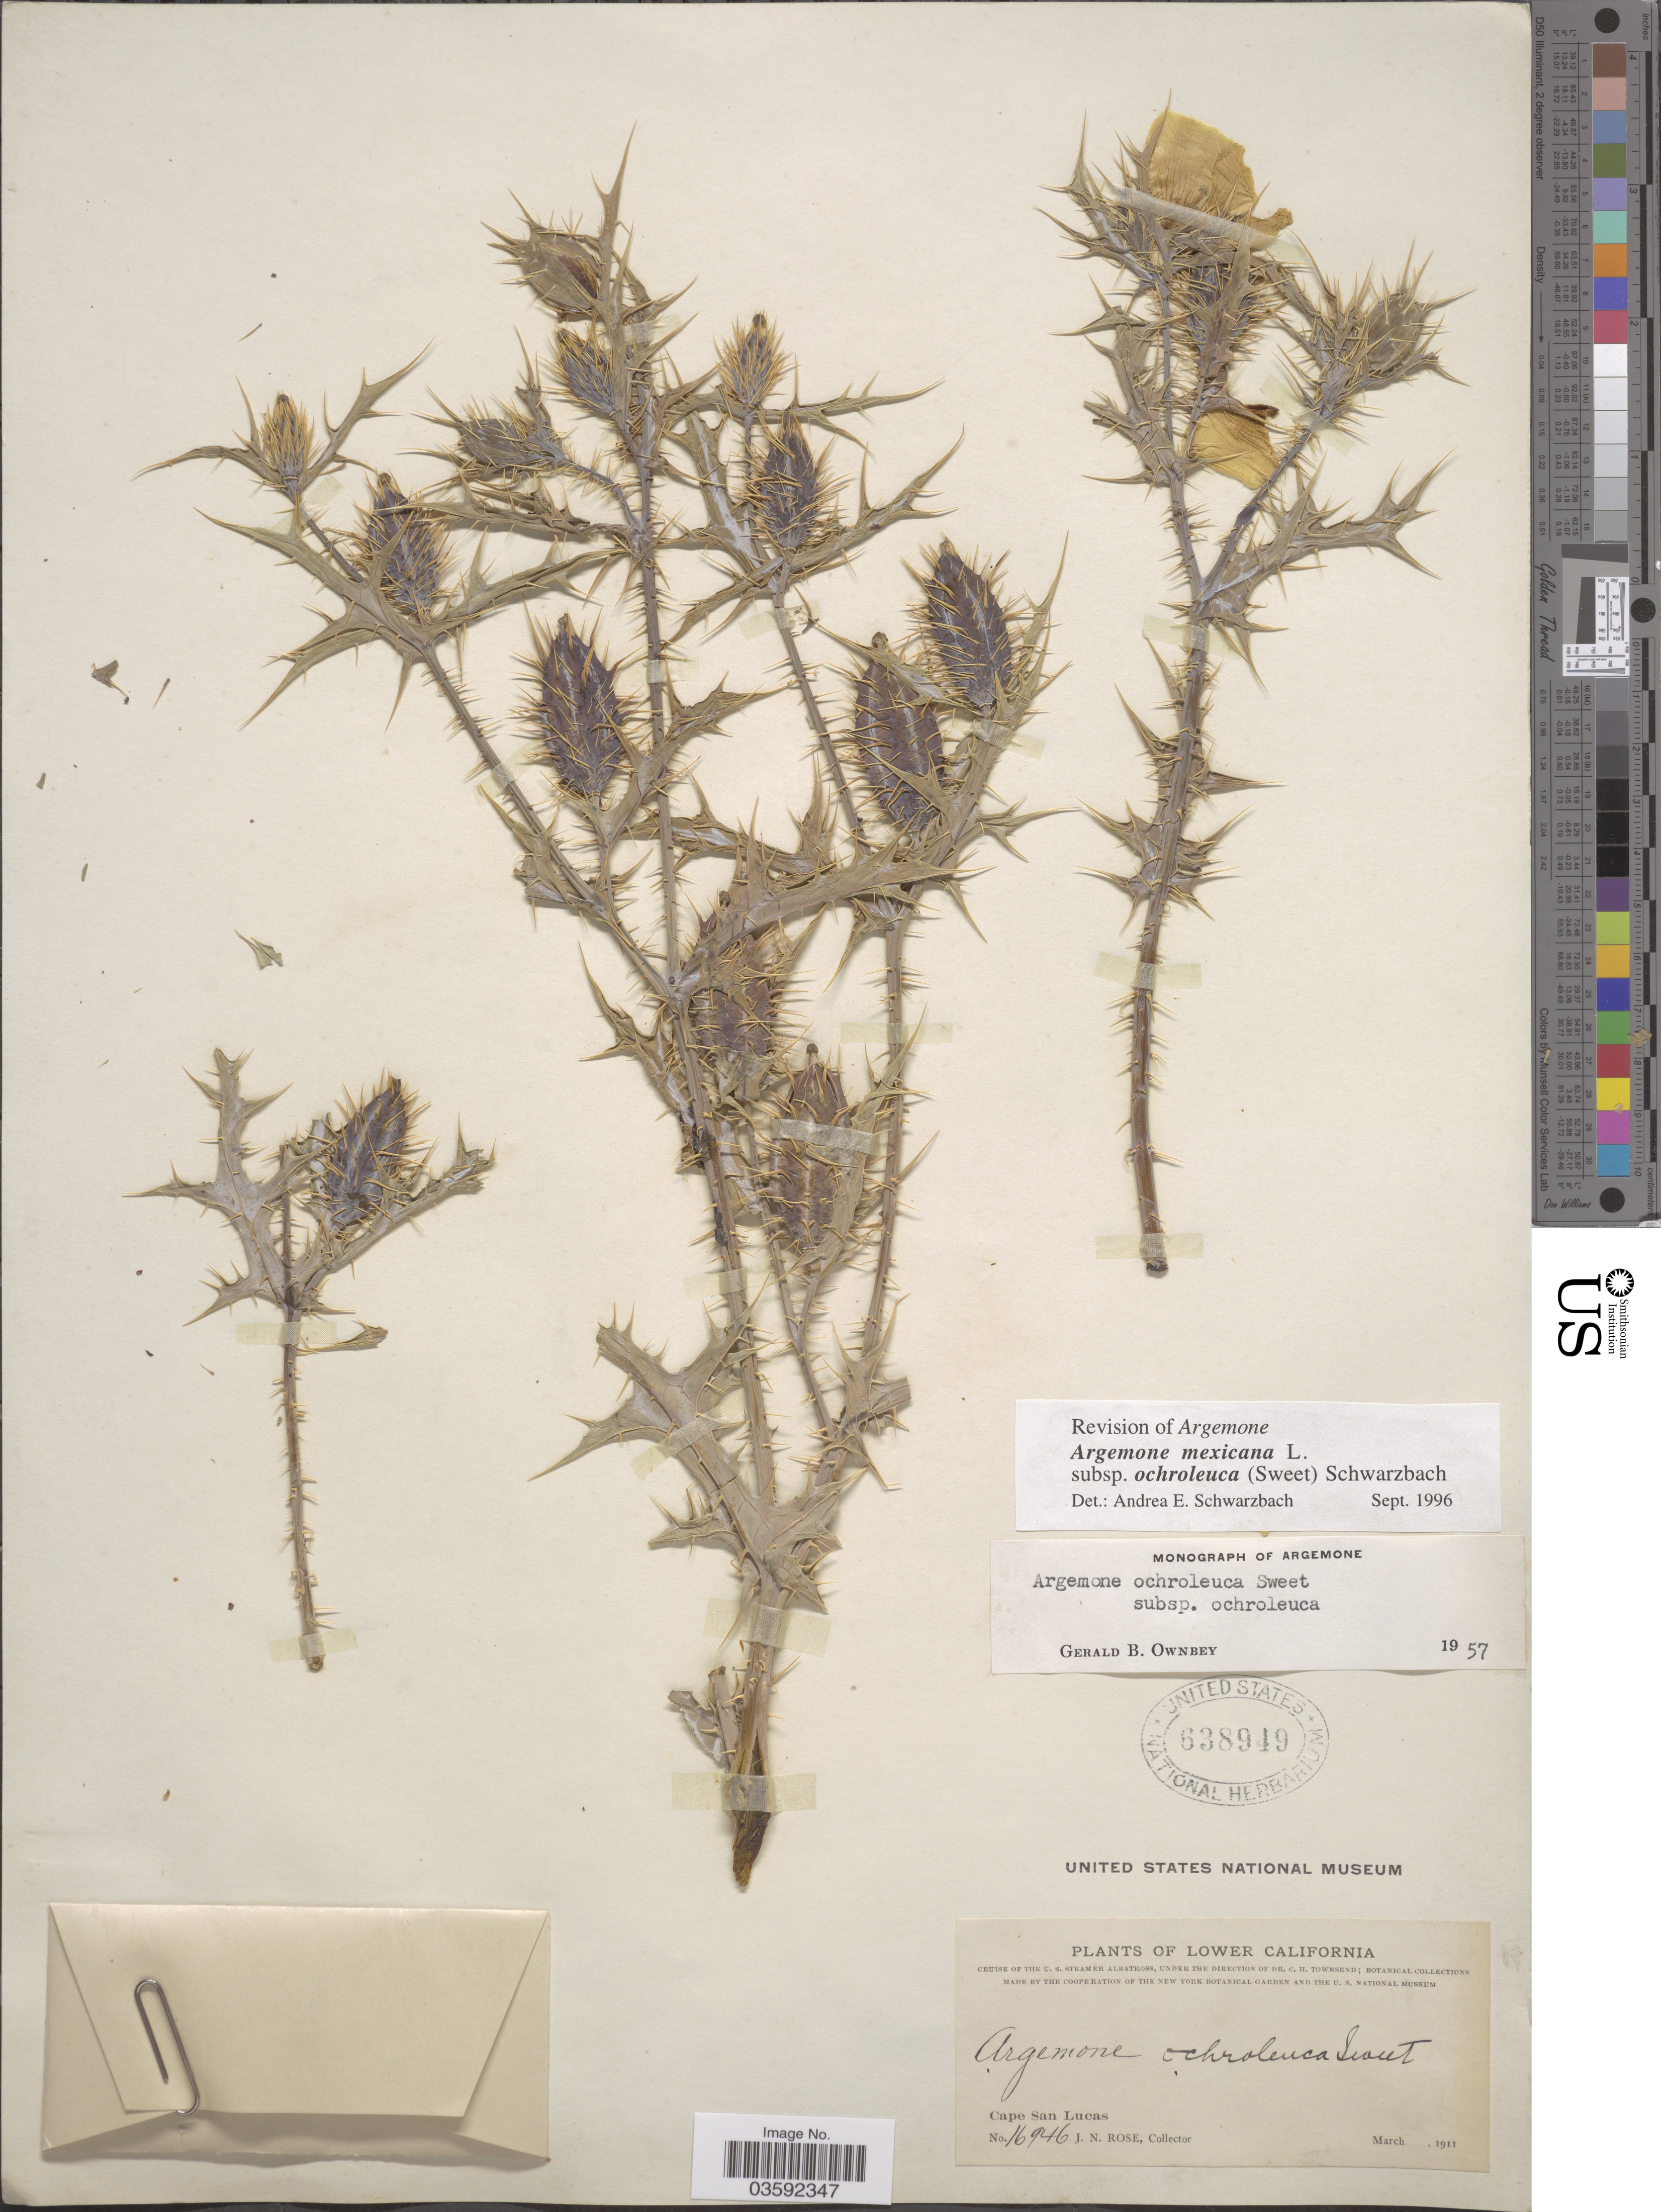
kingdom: Plantae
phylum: Tracheophyta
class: Magnoliopsida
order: Ranunculales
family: Papaveraceae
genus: Argemone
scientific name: Argemone mexicana subsp. ochroleuca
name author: (Sweet) Schwarzbach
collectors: J. N. Rose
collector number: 16946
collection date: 1911-03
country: Mexico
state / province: Baja California Sur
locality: Lower California. Cape San Lucas.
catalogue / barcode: US 638949